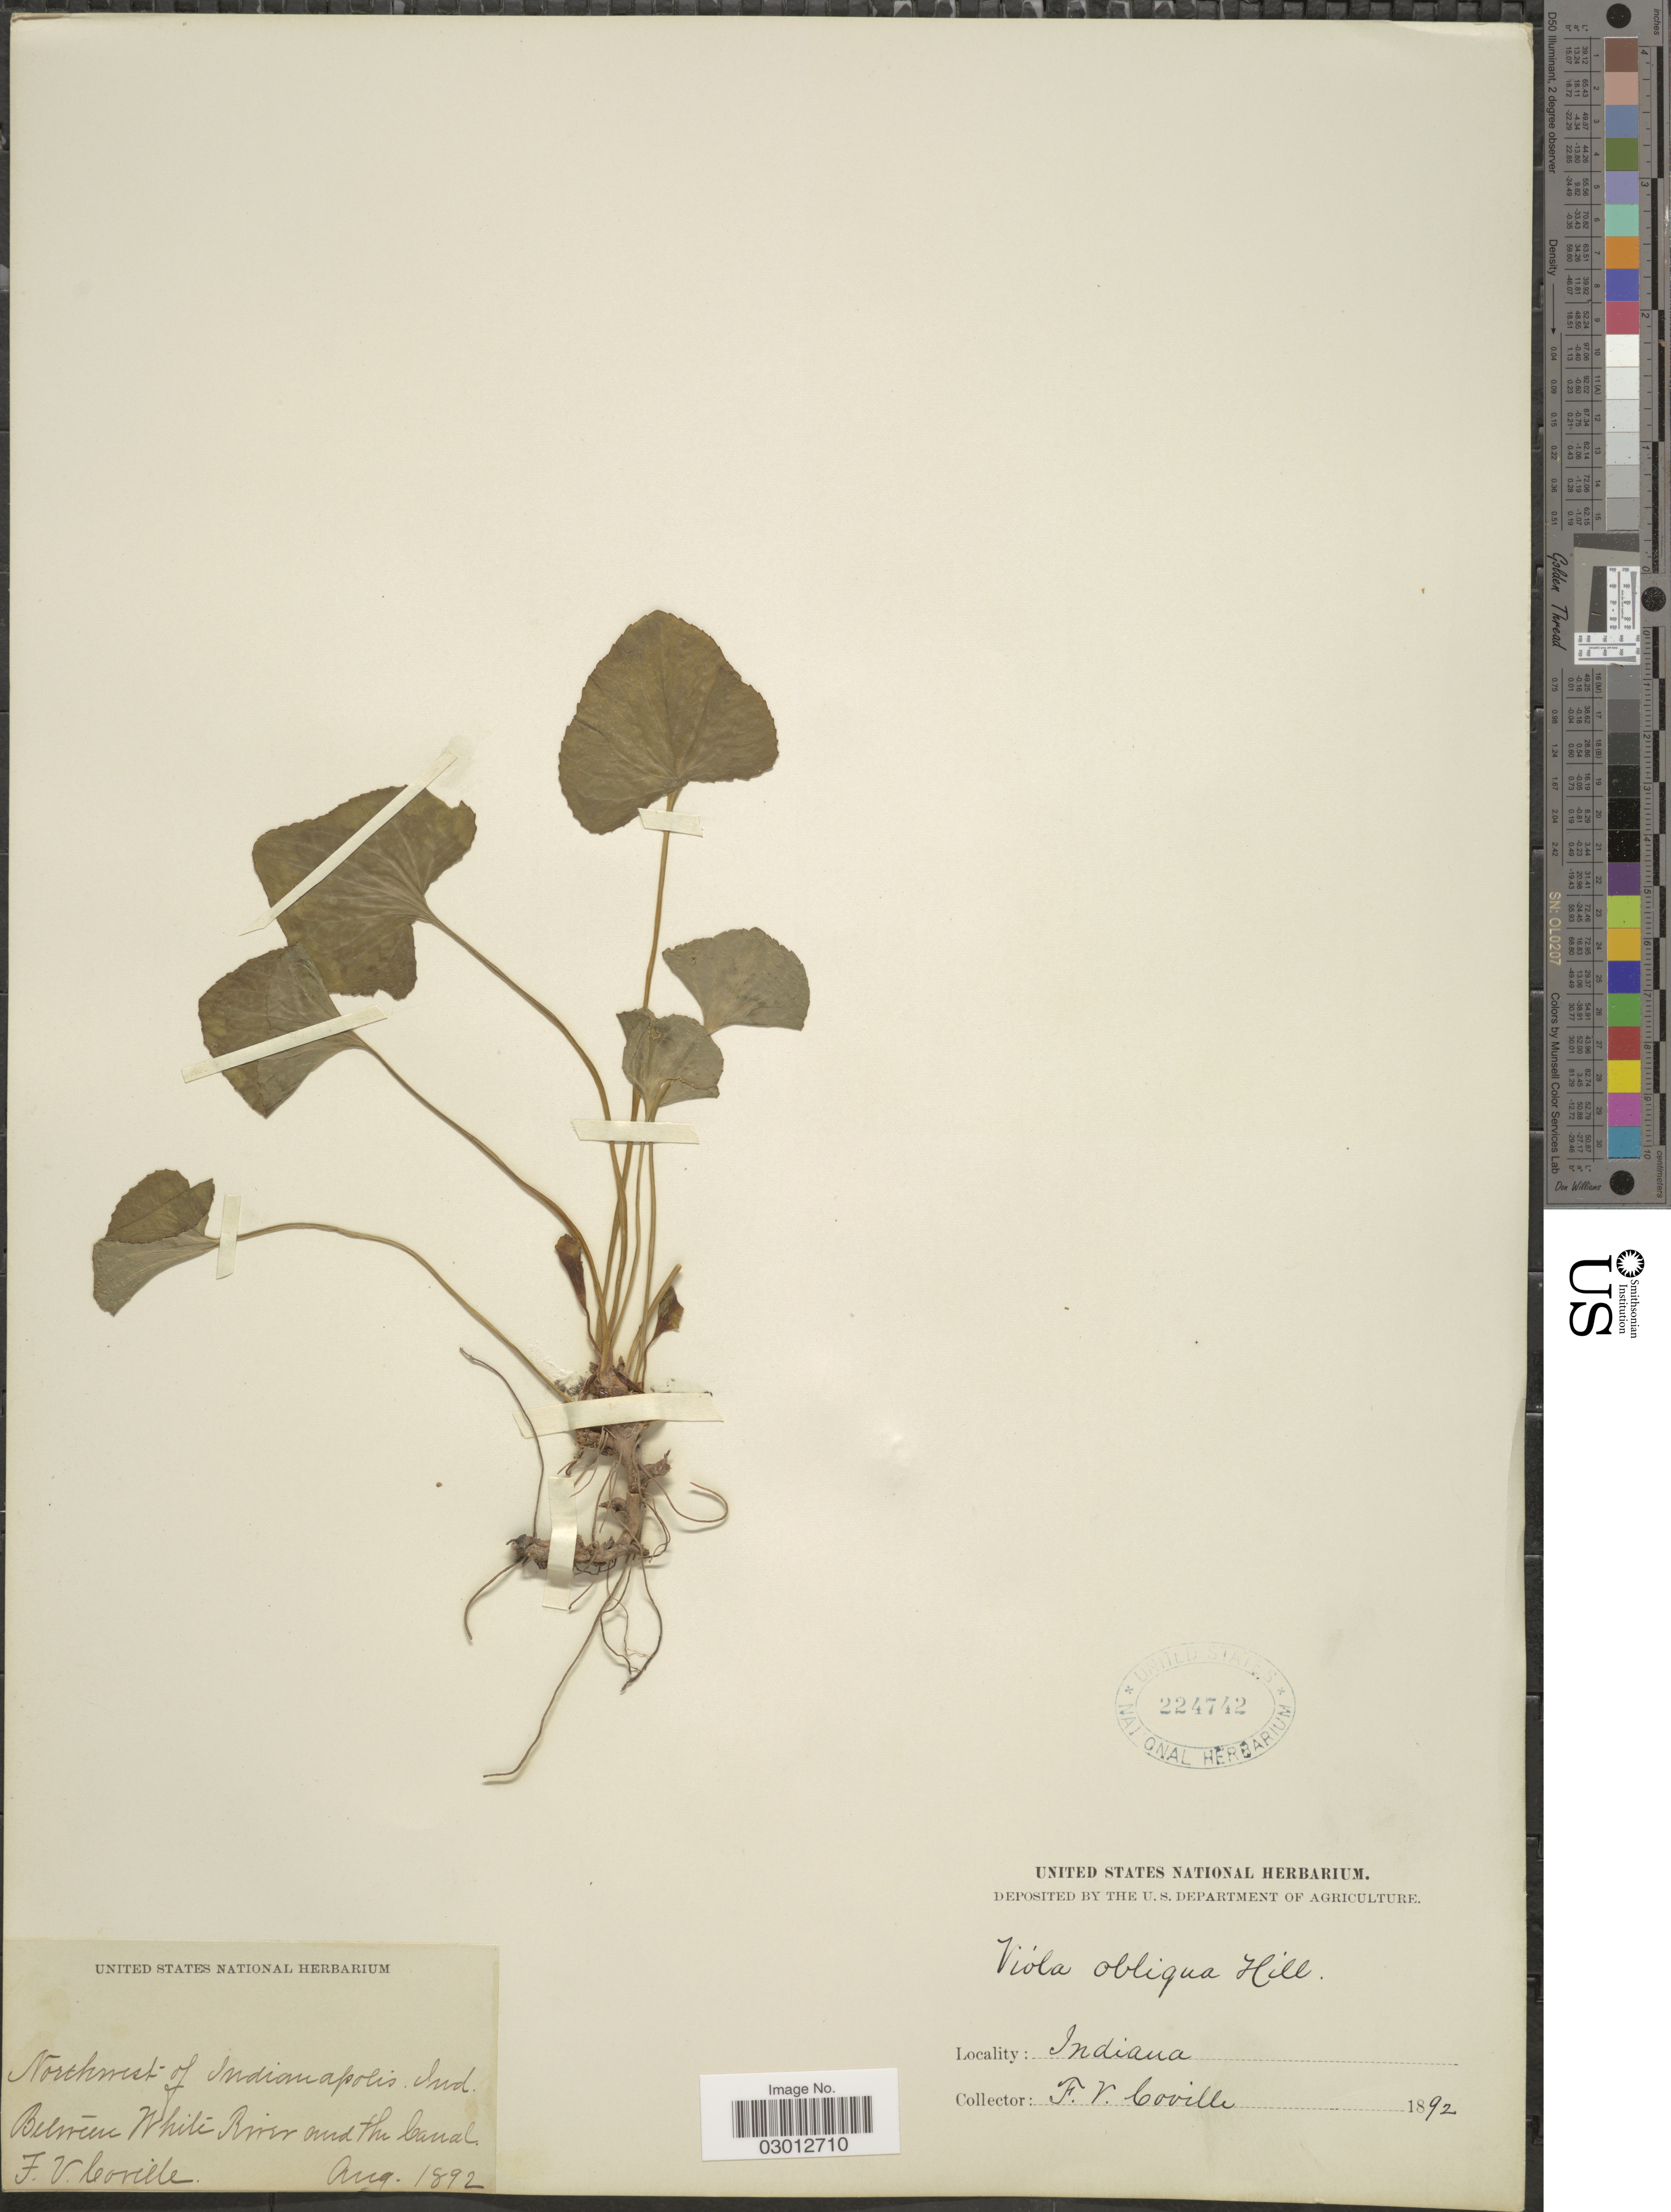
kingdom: Plantae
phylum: Tracheophyta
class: Magnoliopsida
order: Malpighiales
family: Violaceae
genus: Viola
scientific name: Viola papilionacea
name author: Pursh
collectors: F. V. Coville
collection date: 1892-08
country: United States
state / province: Indiana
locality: Between White River and the band.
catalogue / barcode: US 224742